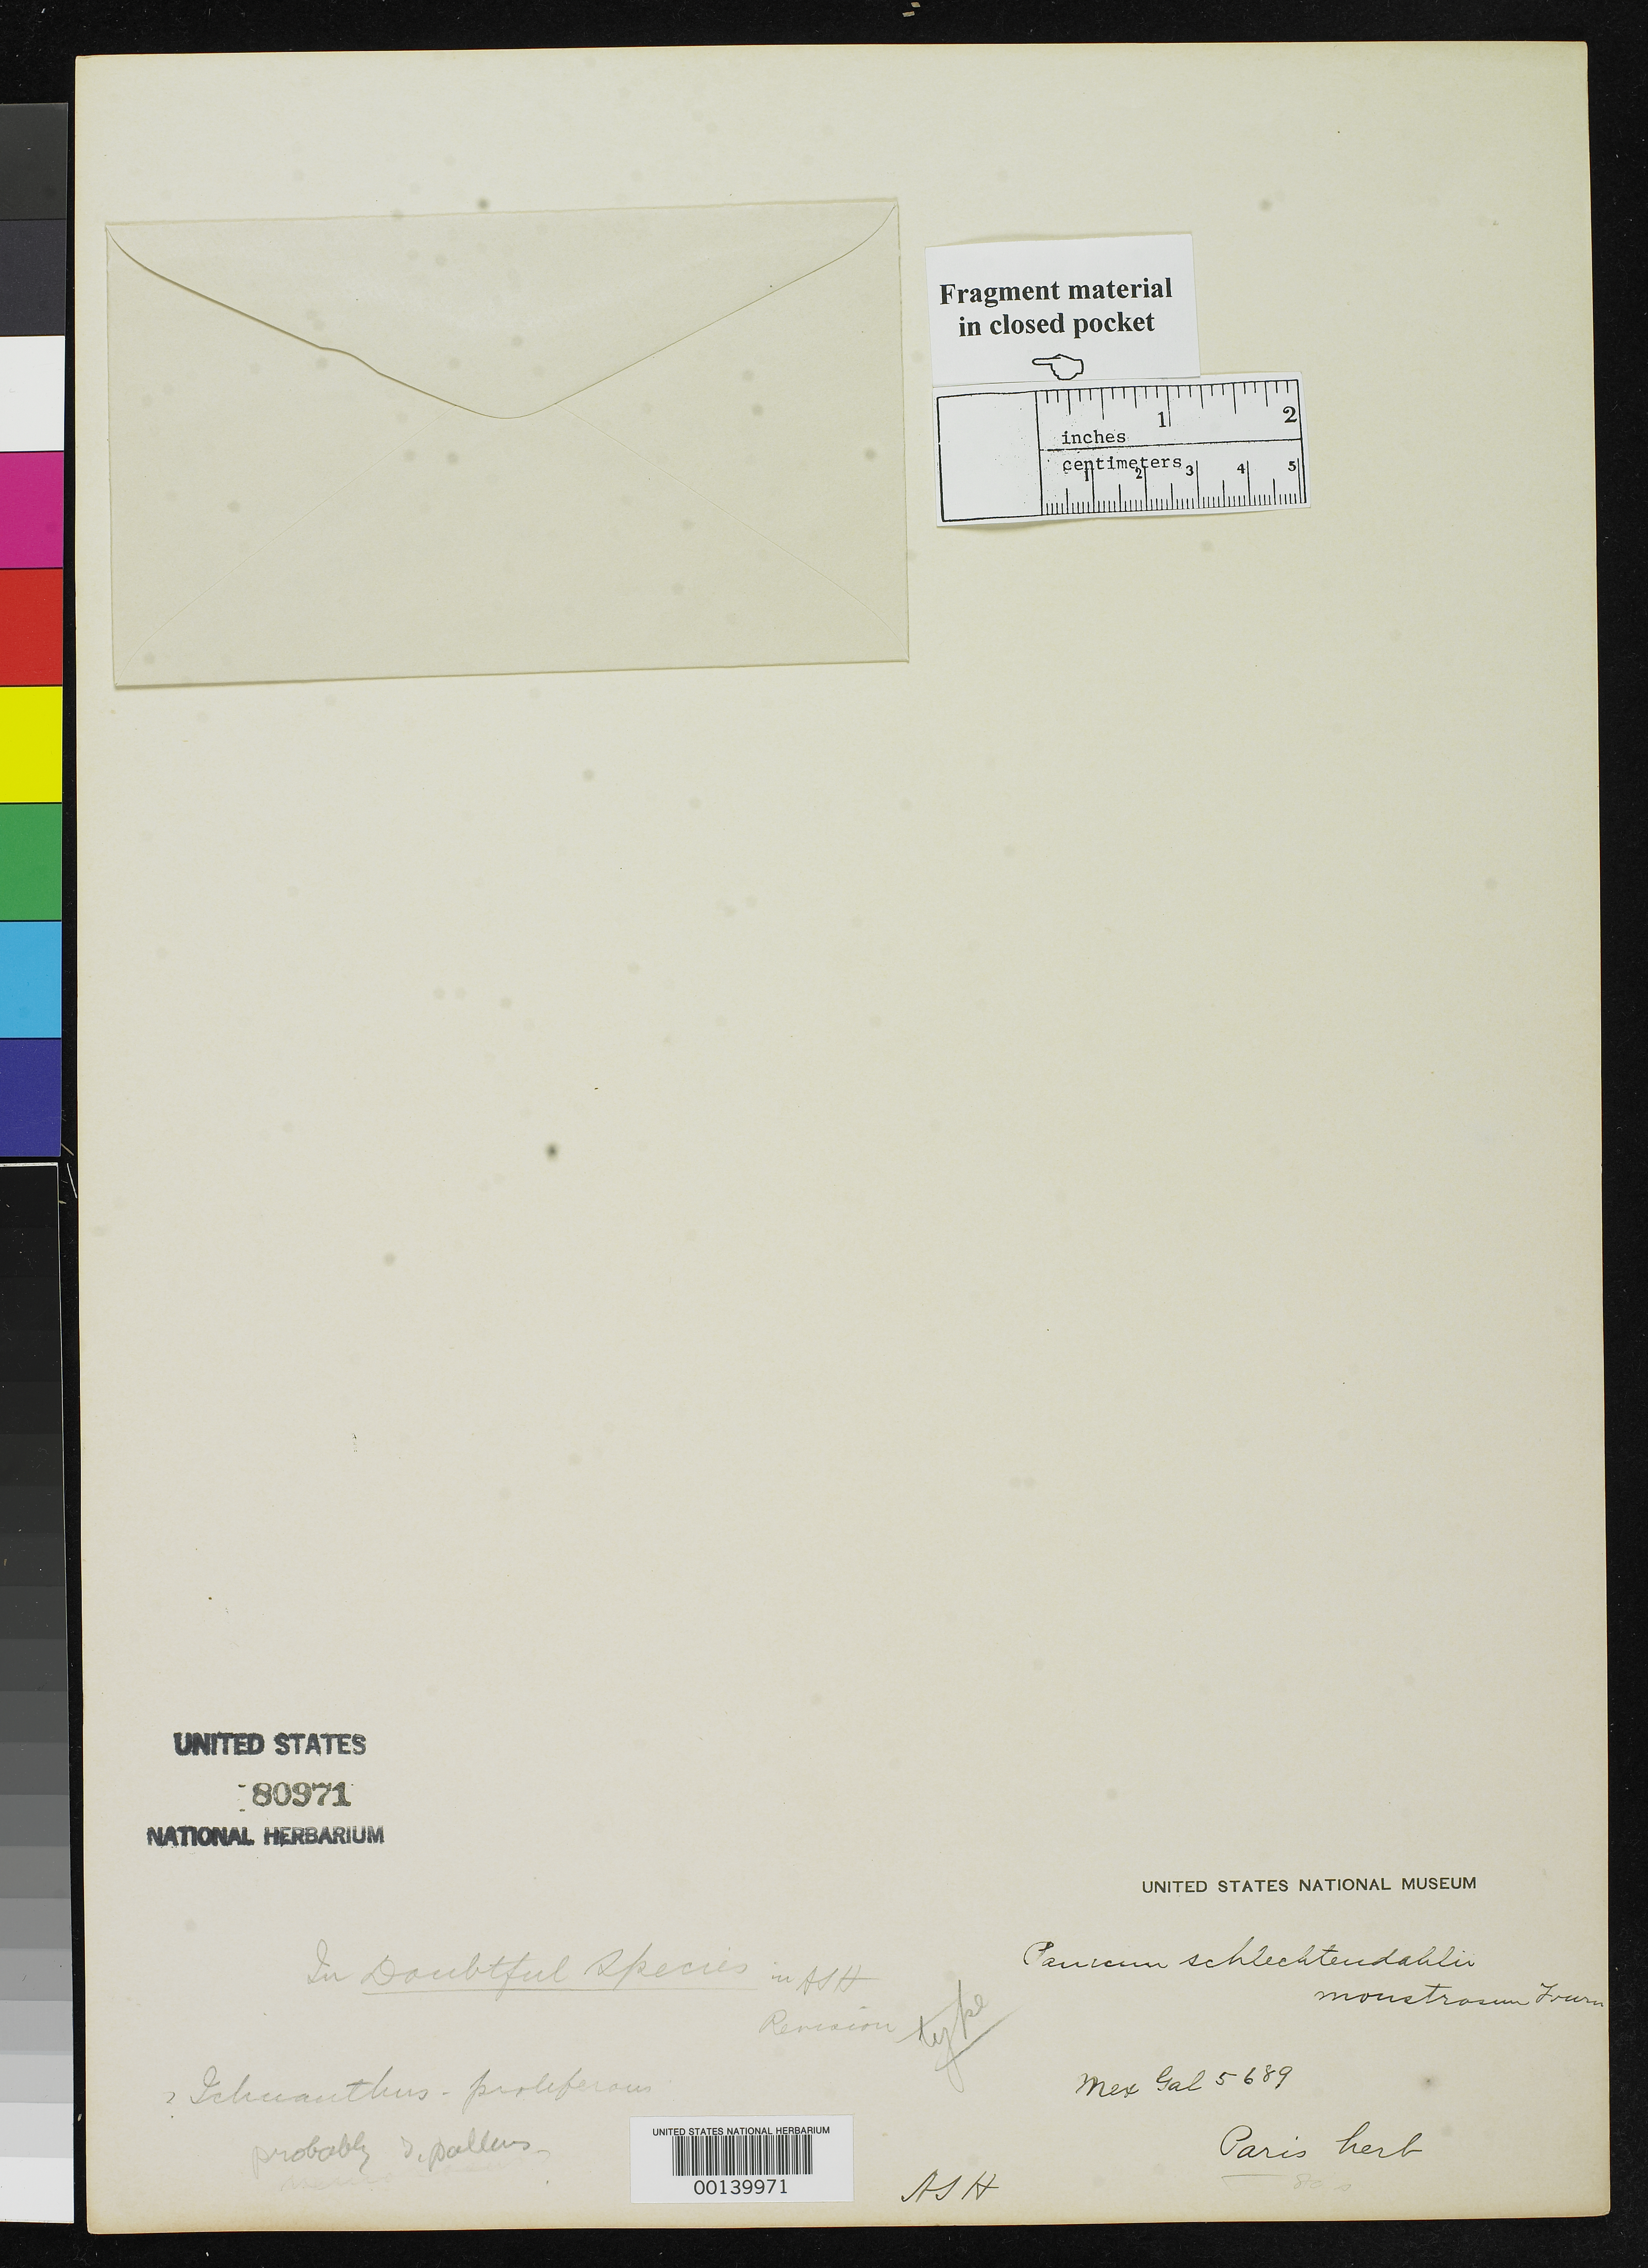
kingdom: Plantae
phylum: Tracheophyta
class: Liliopsida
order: Poales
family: Poaceae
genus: Panicum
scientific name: Panicum schlechtendalii var. monstrosum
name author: E. Fourn.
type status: Type Fragment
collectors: H. G. Galeotti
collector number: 5689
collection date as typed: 1840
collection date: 1840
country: Mexico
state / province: Veracruz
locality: Cordillera, near Mirador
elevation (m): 1067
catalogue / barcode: US 80971